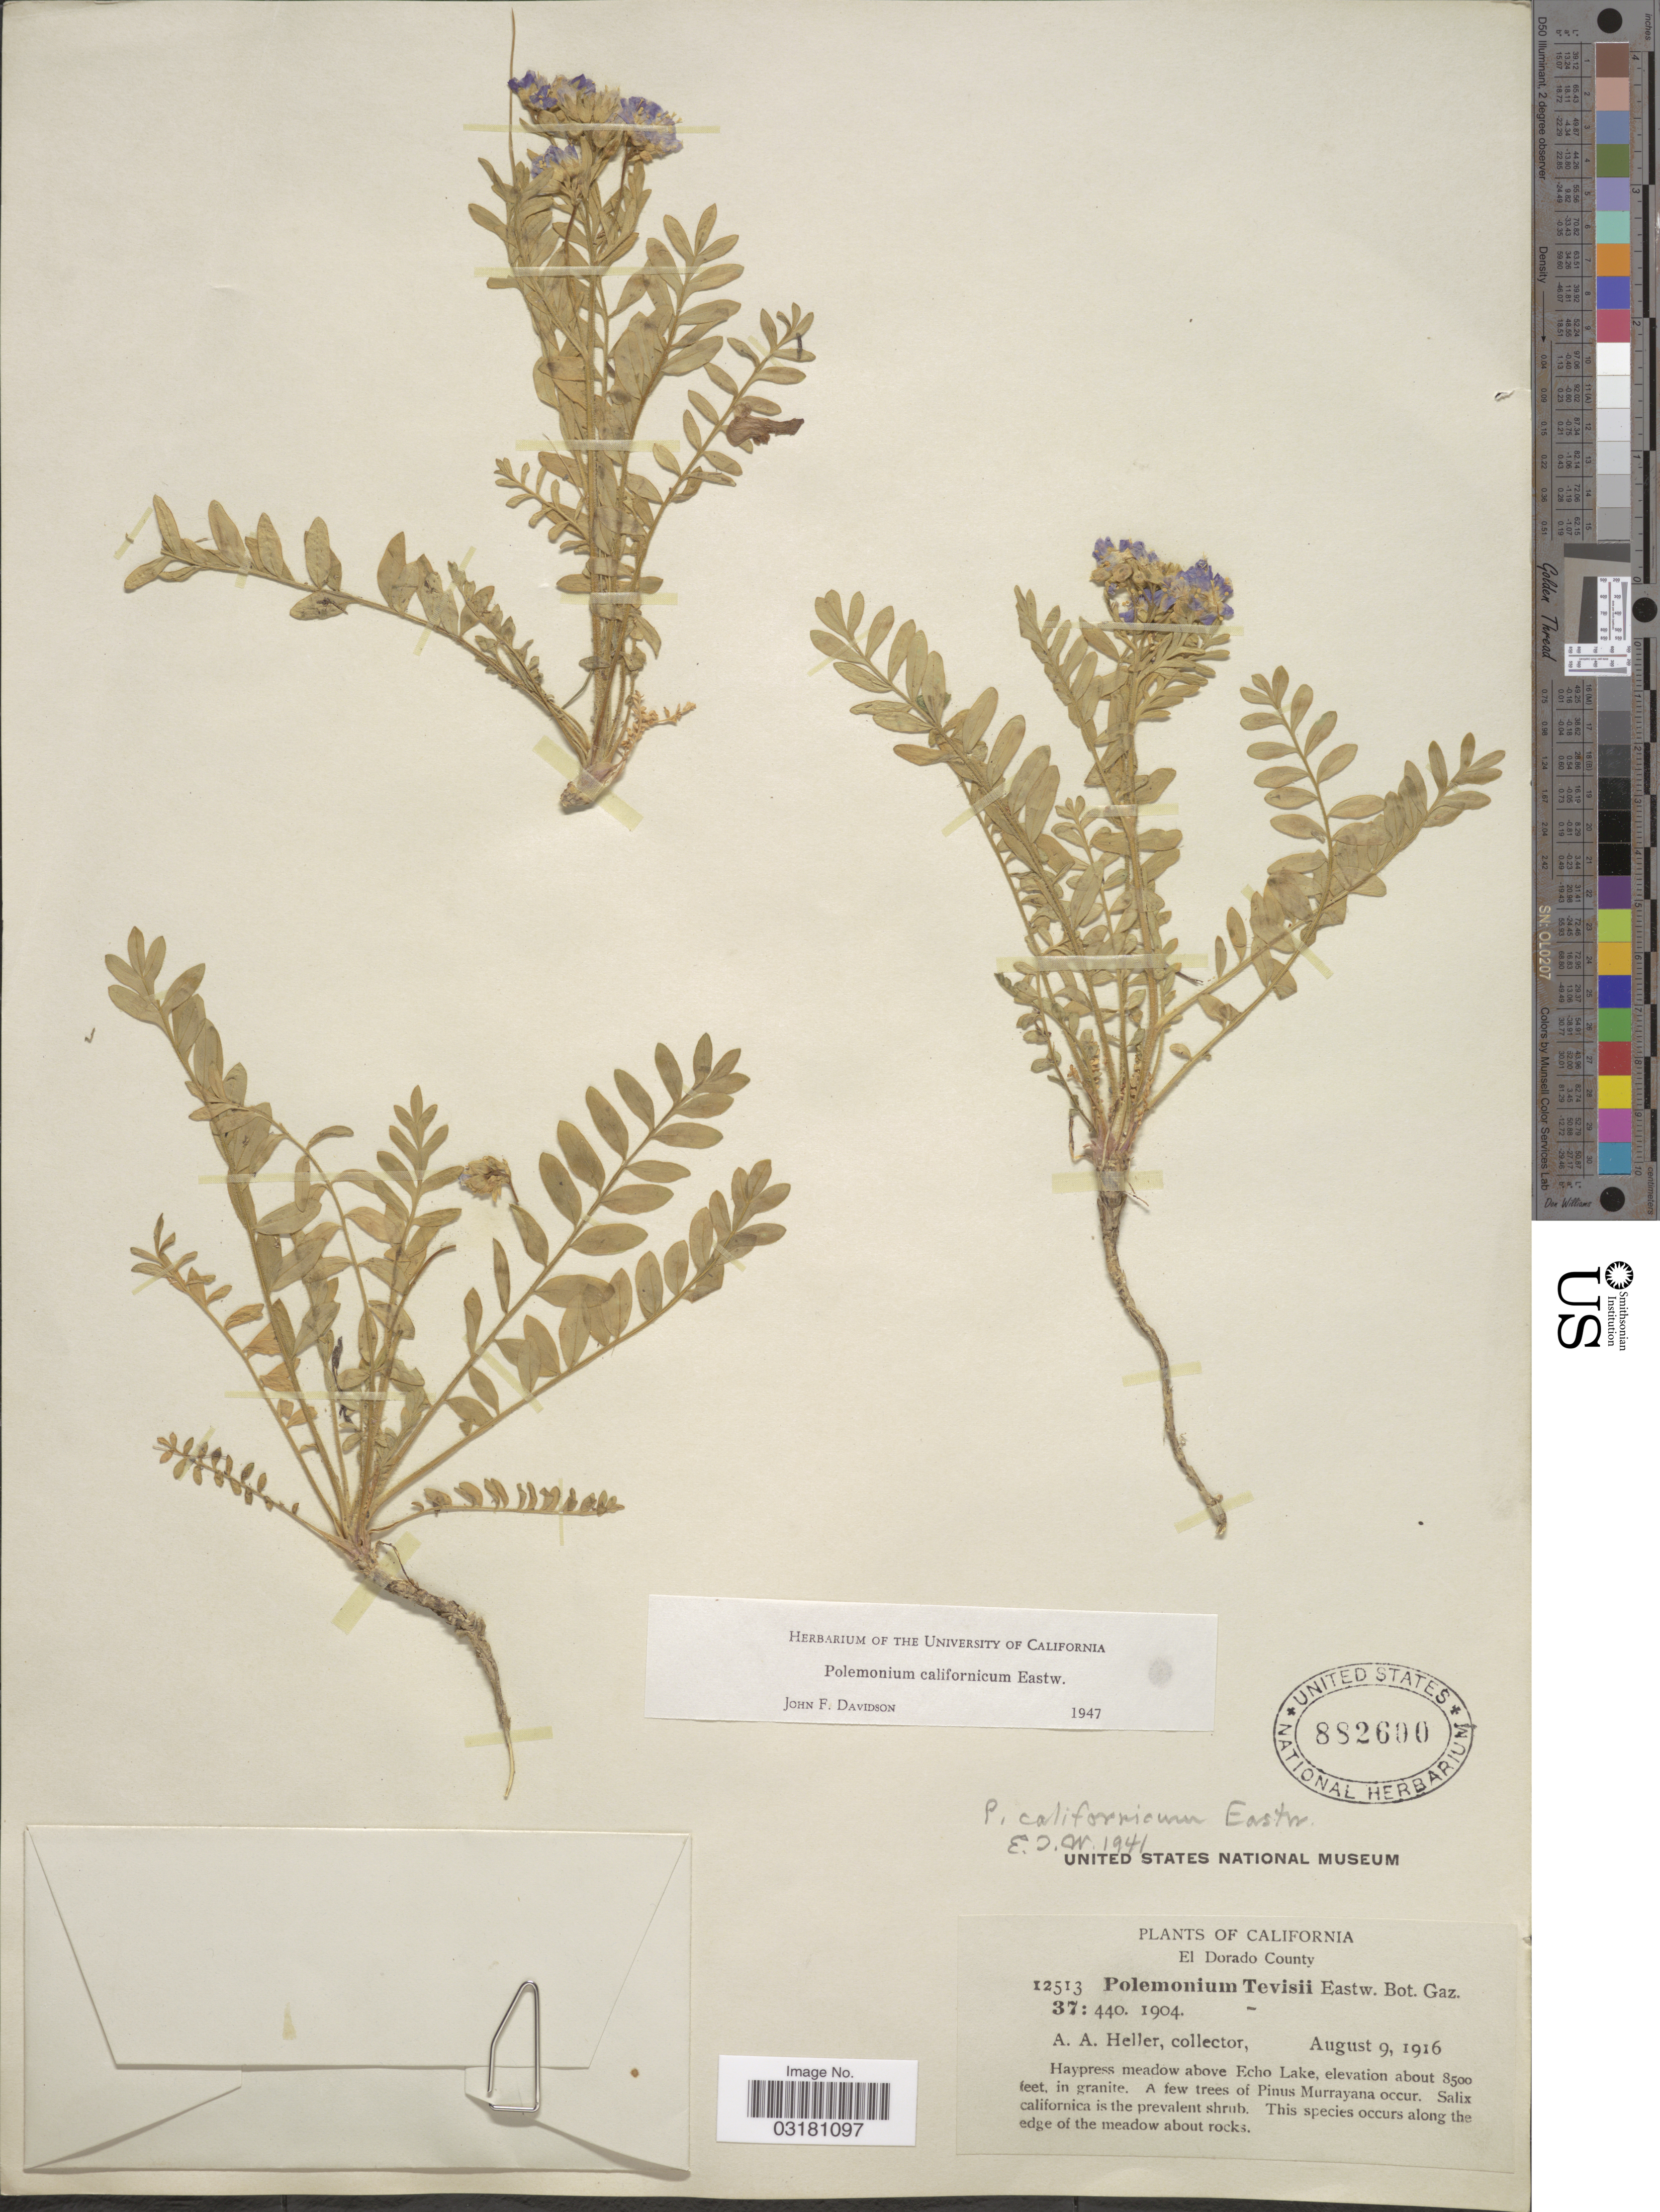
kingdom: Plantae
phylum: Tracheophyta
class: Magnoliopsida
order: Ericales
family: Polemoniaceae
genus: Polemonium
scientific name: Polemonium californicum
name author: Eastw.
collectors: A. A. Heller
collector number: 12513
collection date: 1916-08-09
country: United States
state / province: California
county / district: El Dorado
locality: El Dorado County. Haypress meadow above Echo Lake.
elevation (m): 2591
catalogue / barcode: US 882600